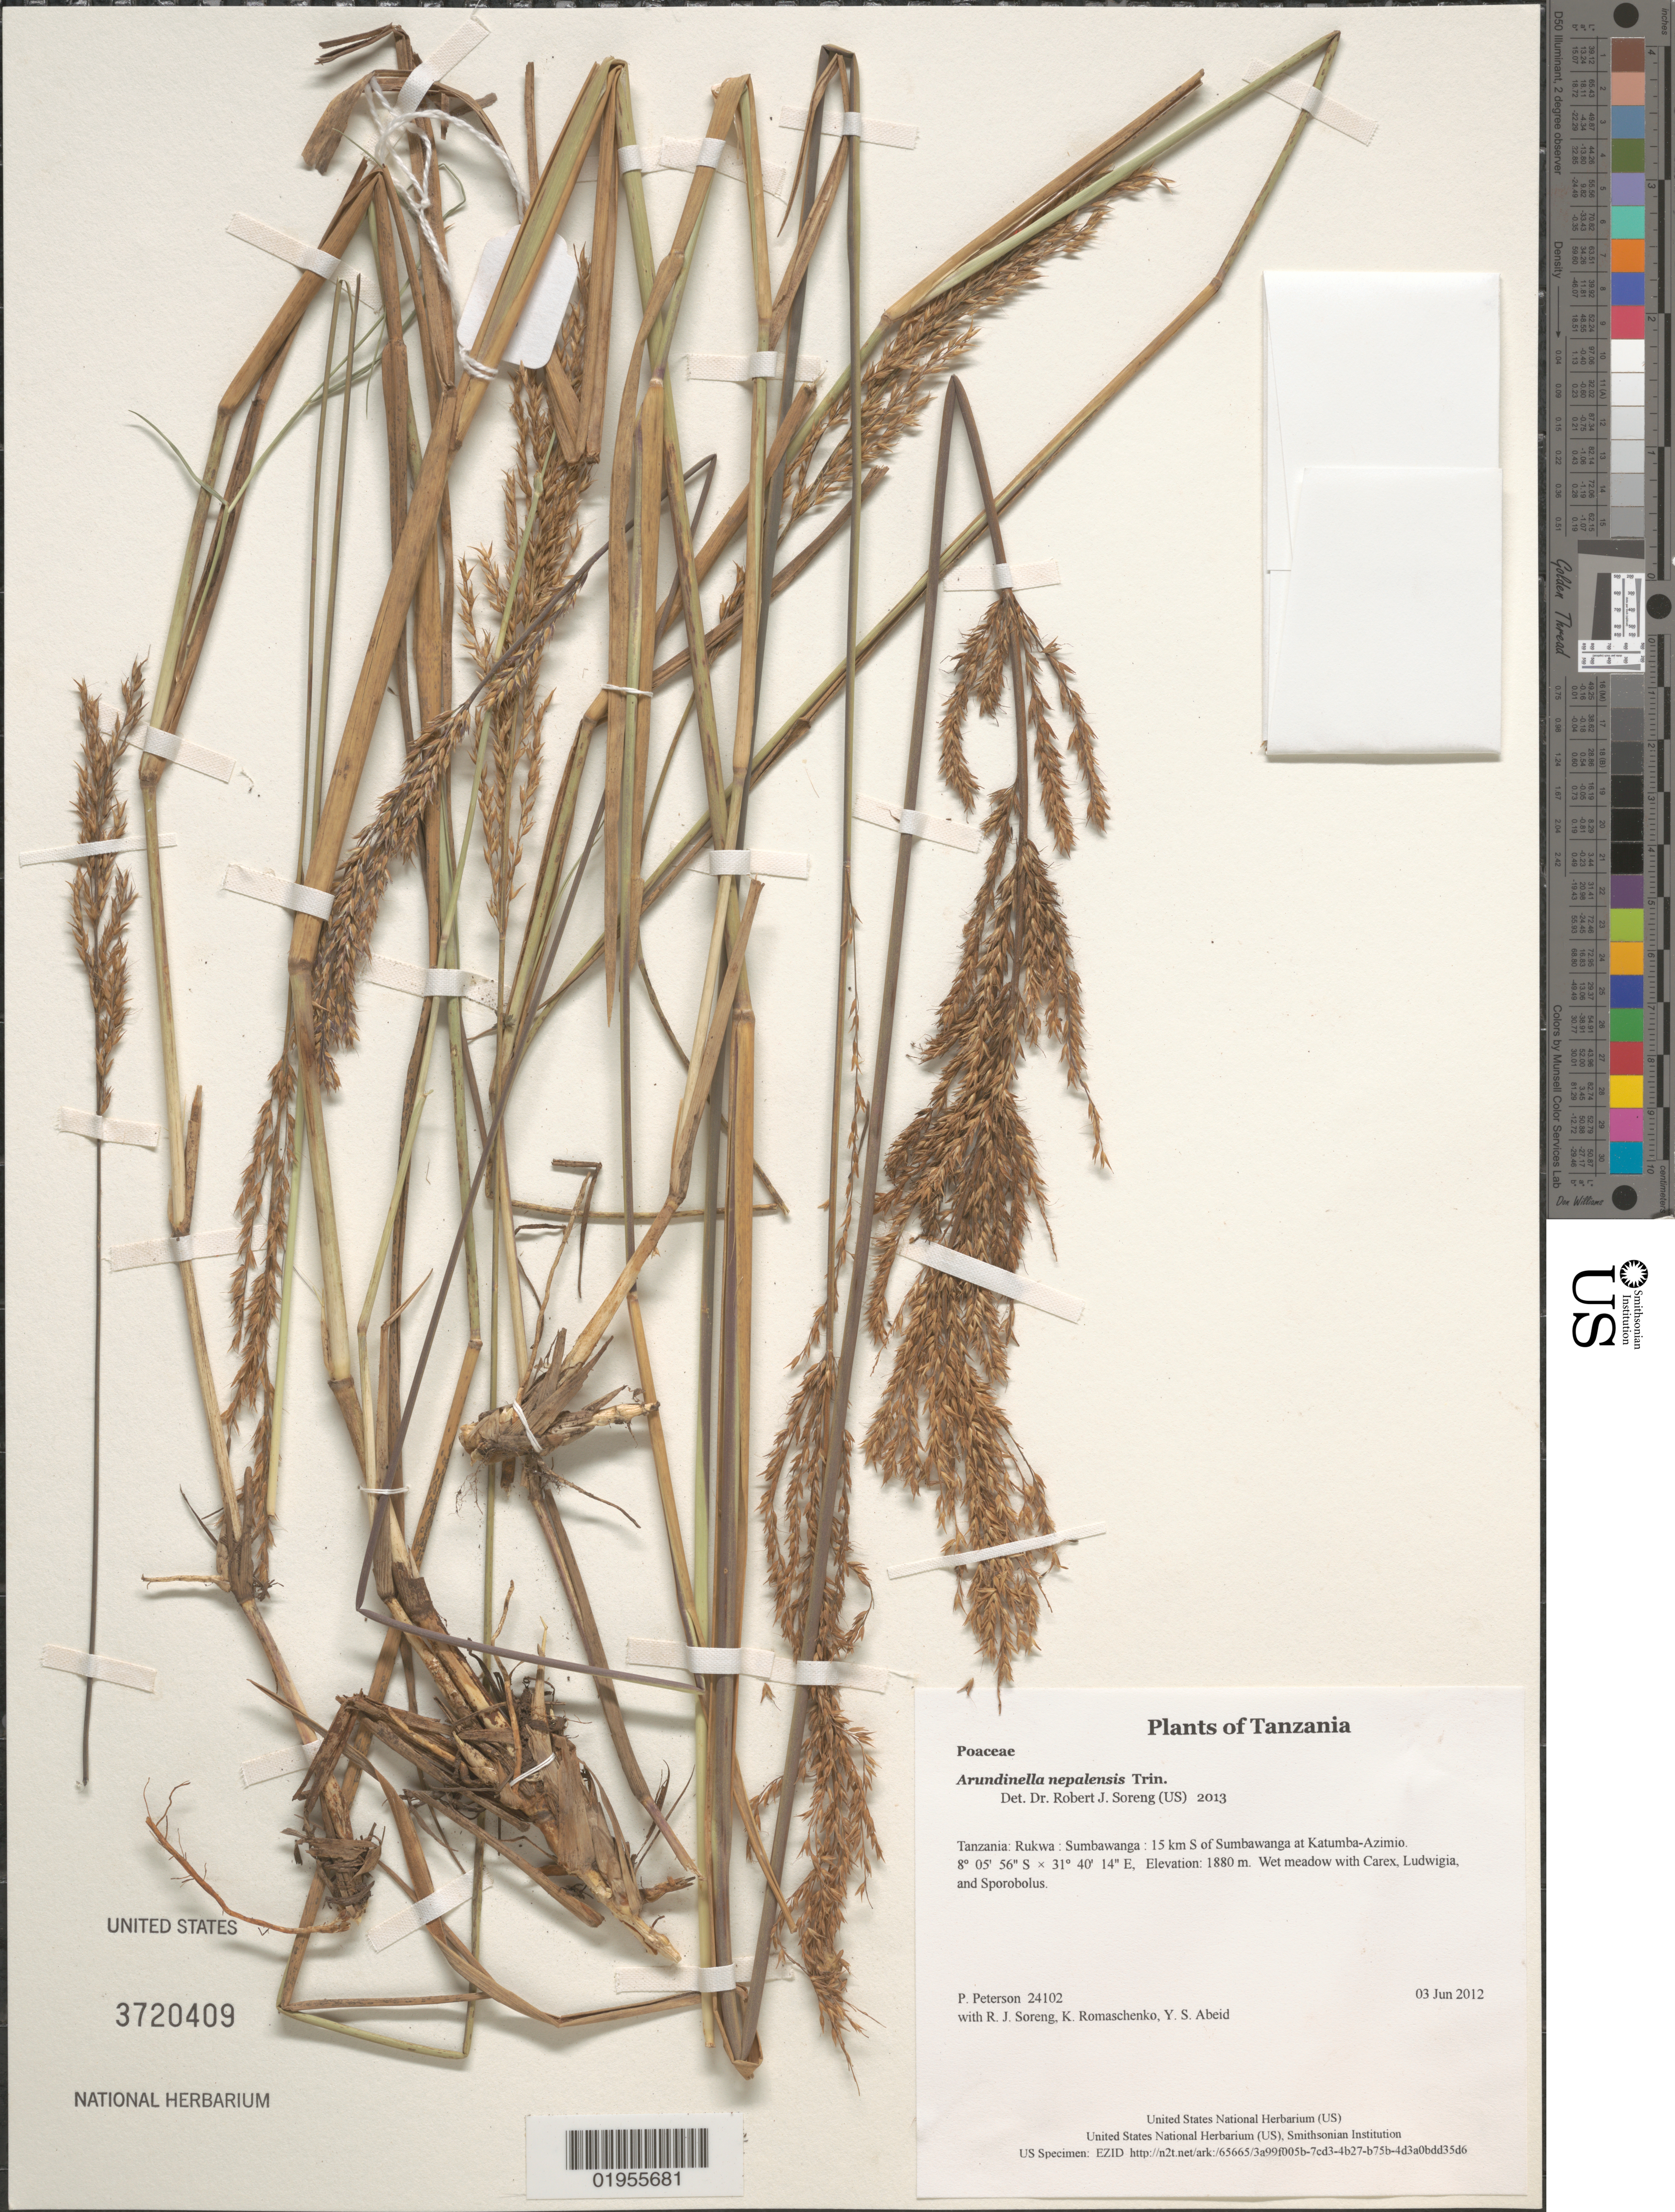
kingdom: Plantae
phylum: Tracheophyta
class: Liliopsida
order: Poales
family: Poaceae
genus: Arundinella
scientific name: Arundinella nepalensis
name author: Trin.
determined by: Soreng, Robert J., Research Associate (BOT), Smithsonian Institution - National Museum of Natural History (UNITED STATES)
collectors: P. M. Peterson, R. J. Soreng, K. Romaschenko & Y. Abeid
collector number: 24102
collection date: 2012-06-03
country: Tanzania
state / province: Rukwa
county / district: Sumbawanga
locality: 15 km S of Sumbawanga at Katumba-Azimio.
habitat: Wet meadow with Carex, Ludwigia, and Sporobolus.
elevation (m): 1880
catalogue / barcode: US 3720409